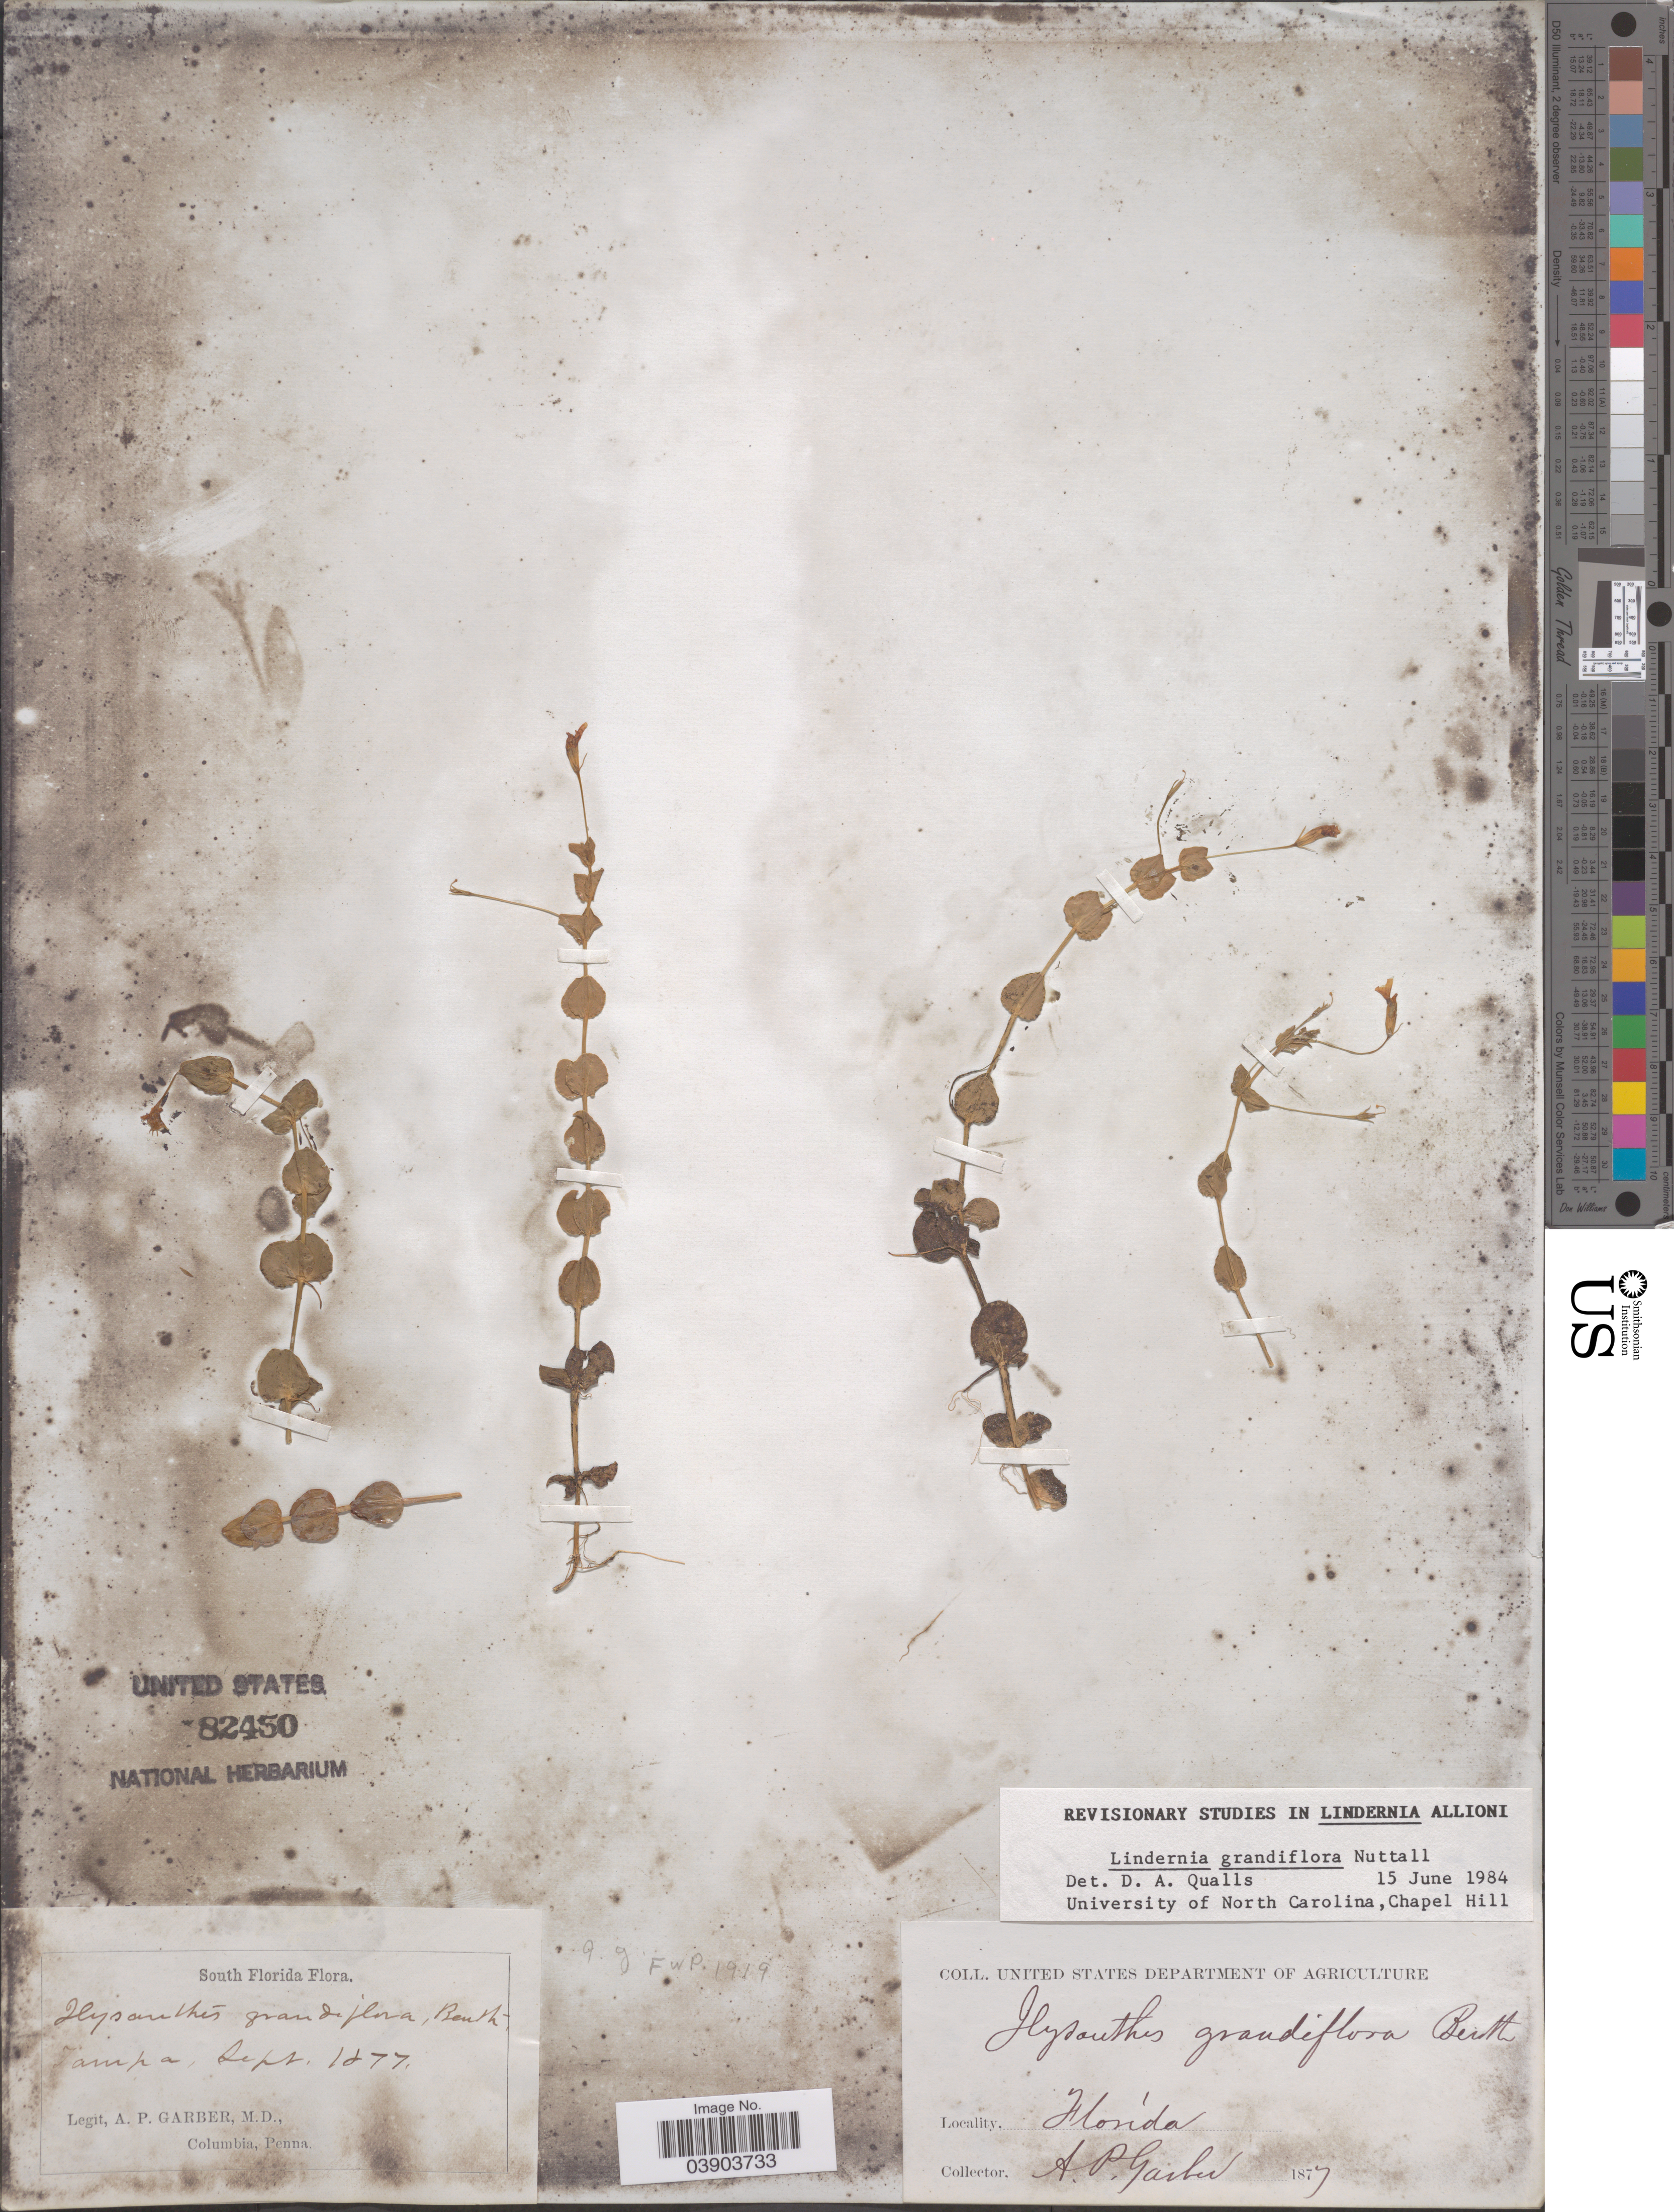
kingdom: Plantae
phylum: Tracheophyta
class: Magnoliopsida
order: Lamiales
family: Linderniaceae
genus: Lindernia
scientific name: Lindernia grandiflora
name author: Nutt.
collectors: A. P. Garber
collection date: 1877-09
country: United States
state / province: Florida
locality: South Florida. Tampa.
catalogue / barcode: US 82450